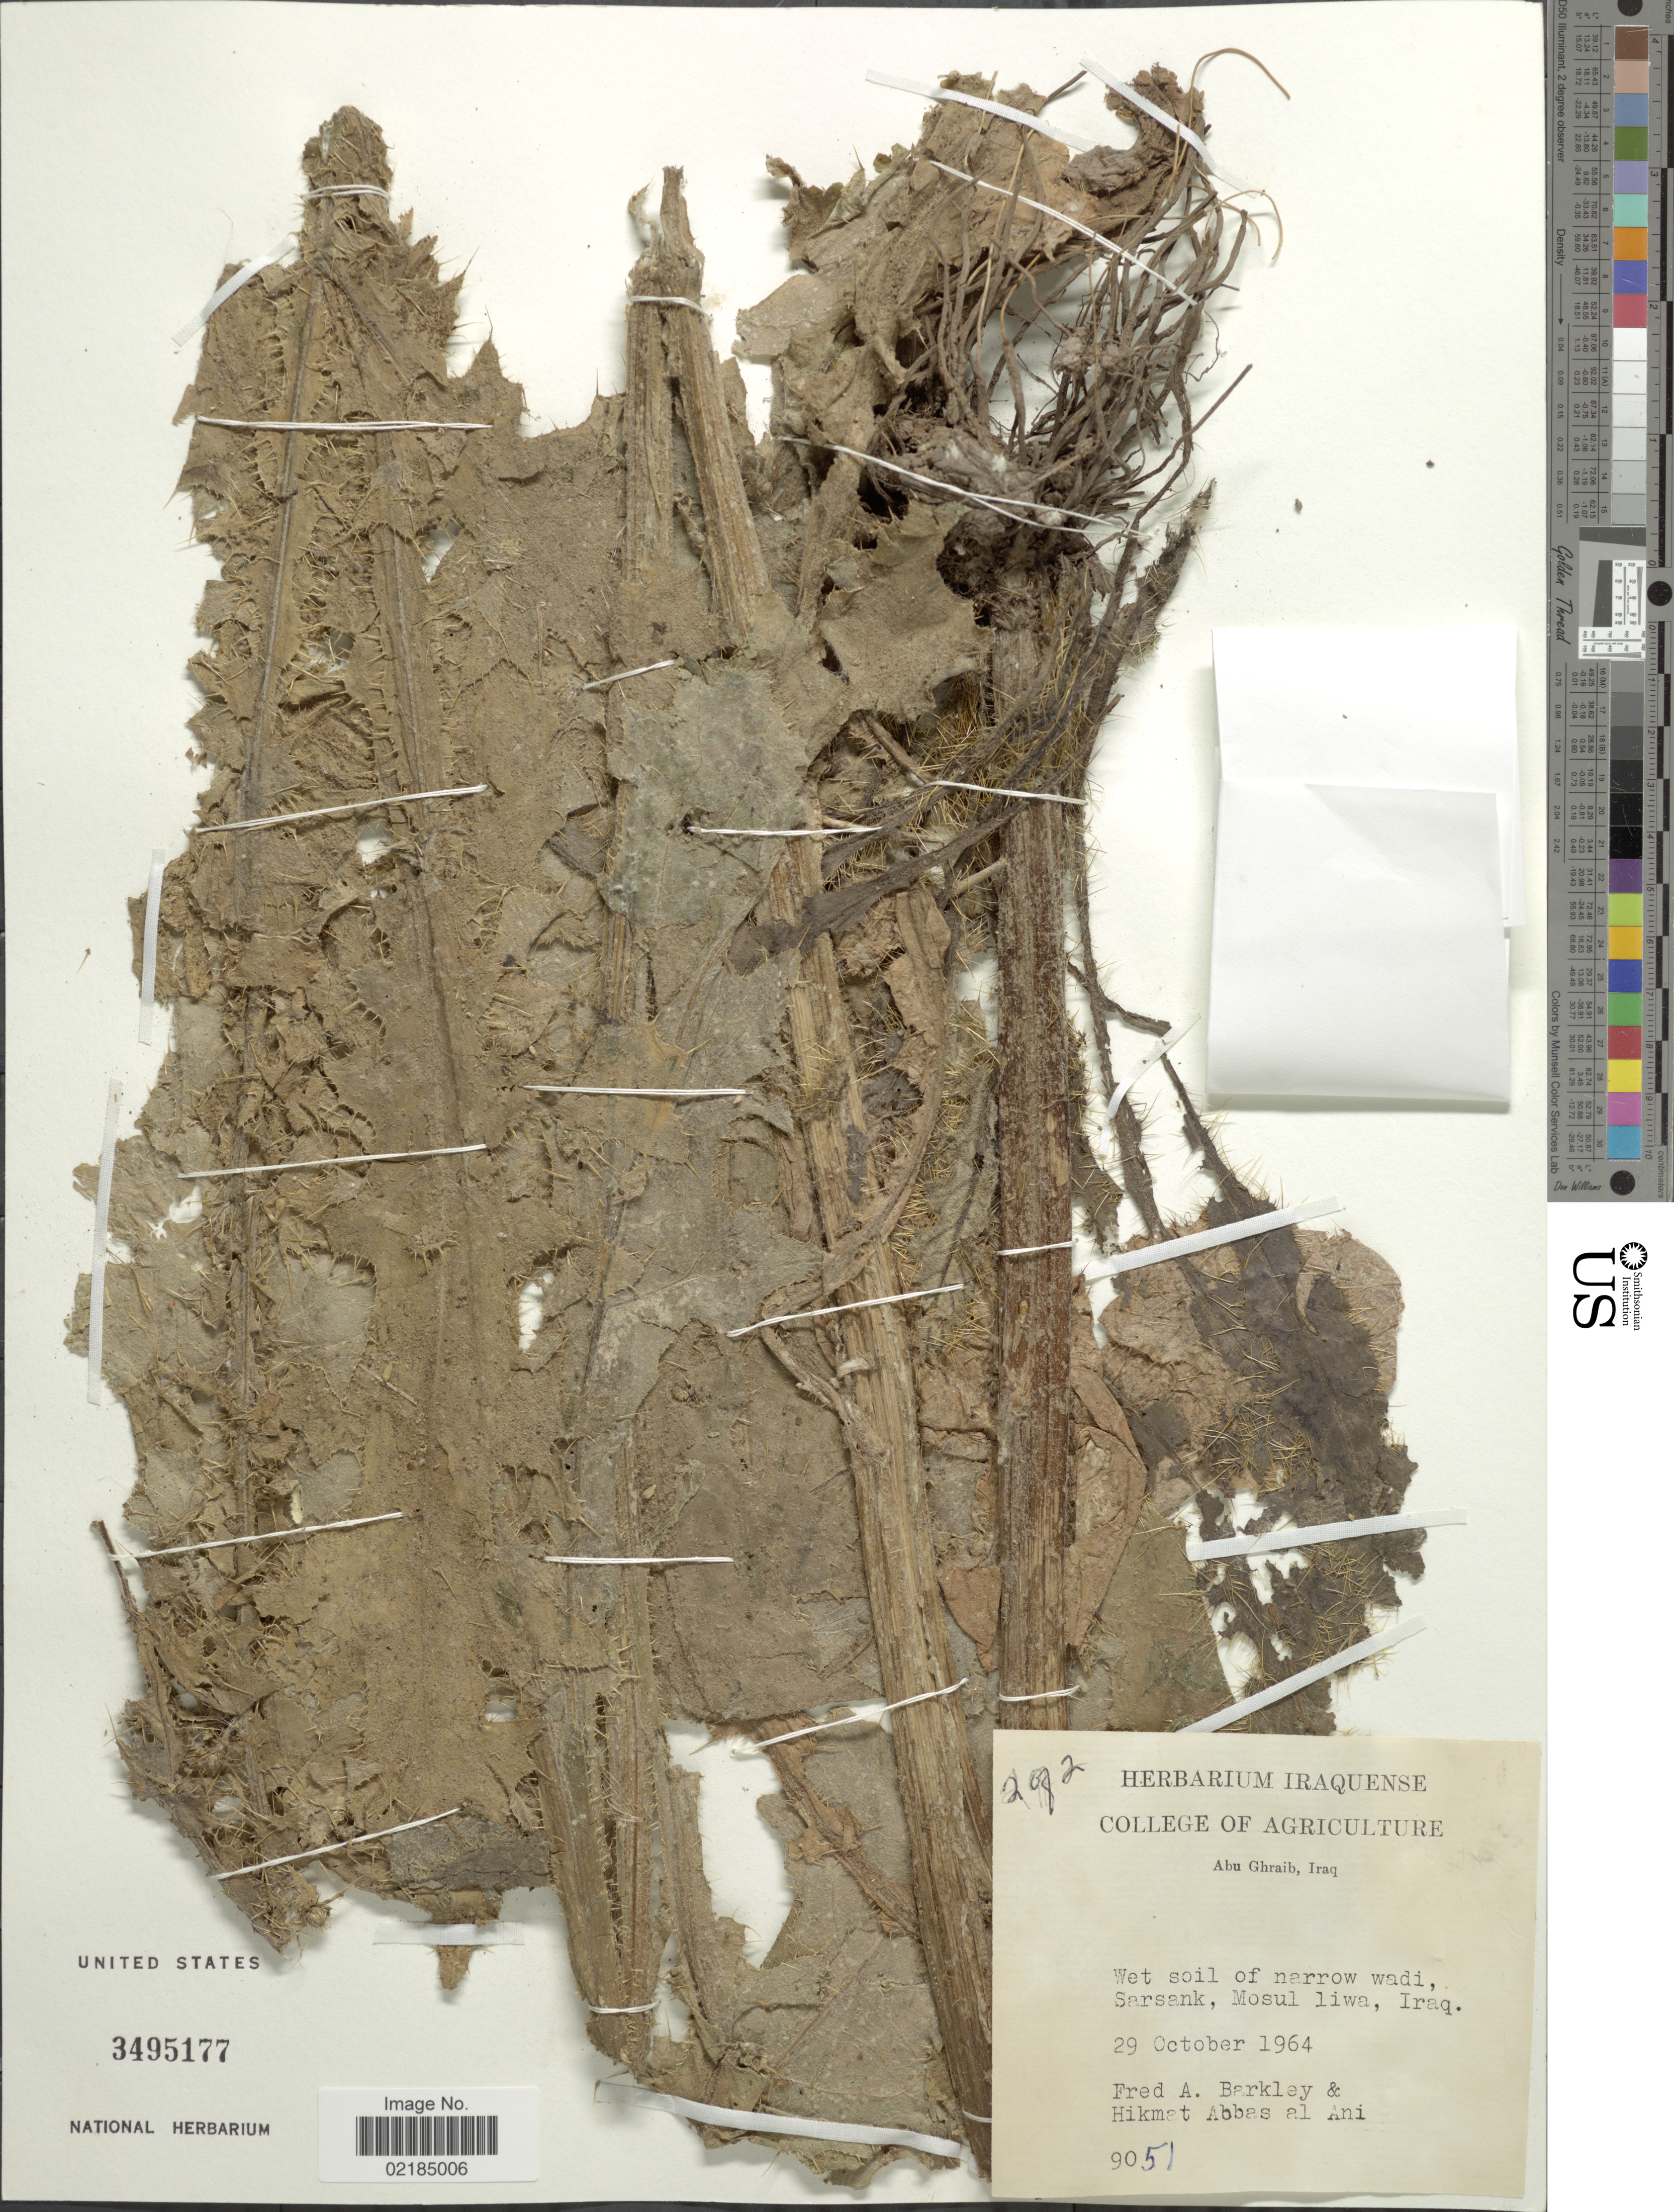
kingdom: Plantae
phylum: Tracheophyta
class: Magnoliopsida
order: Asterales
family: Asteraceae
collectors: F. A. Barkley & H. Abbas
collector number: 9051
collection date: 1964-10-29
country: Iraq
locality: Abu Ghraib, Iraq. Wet soil of narrow wadi, Sarsank, Mosul liwa, Iraq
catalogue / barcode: US 3495177